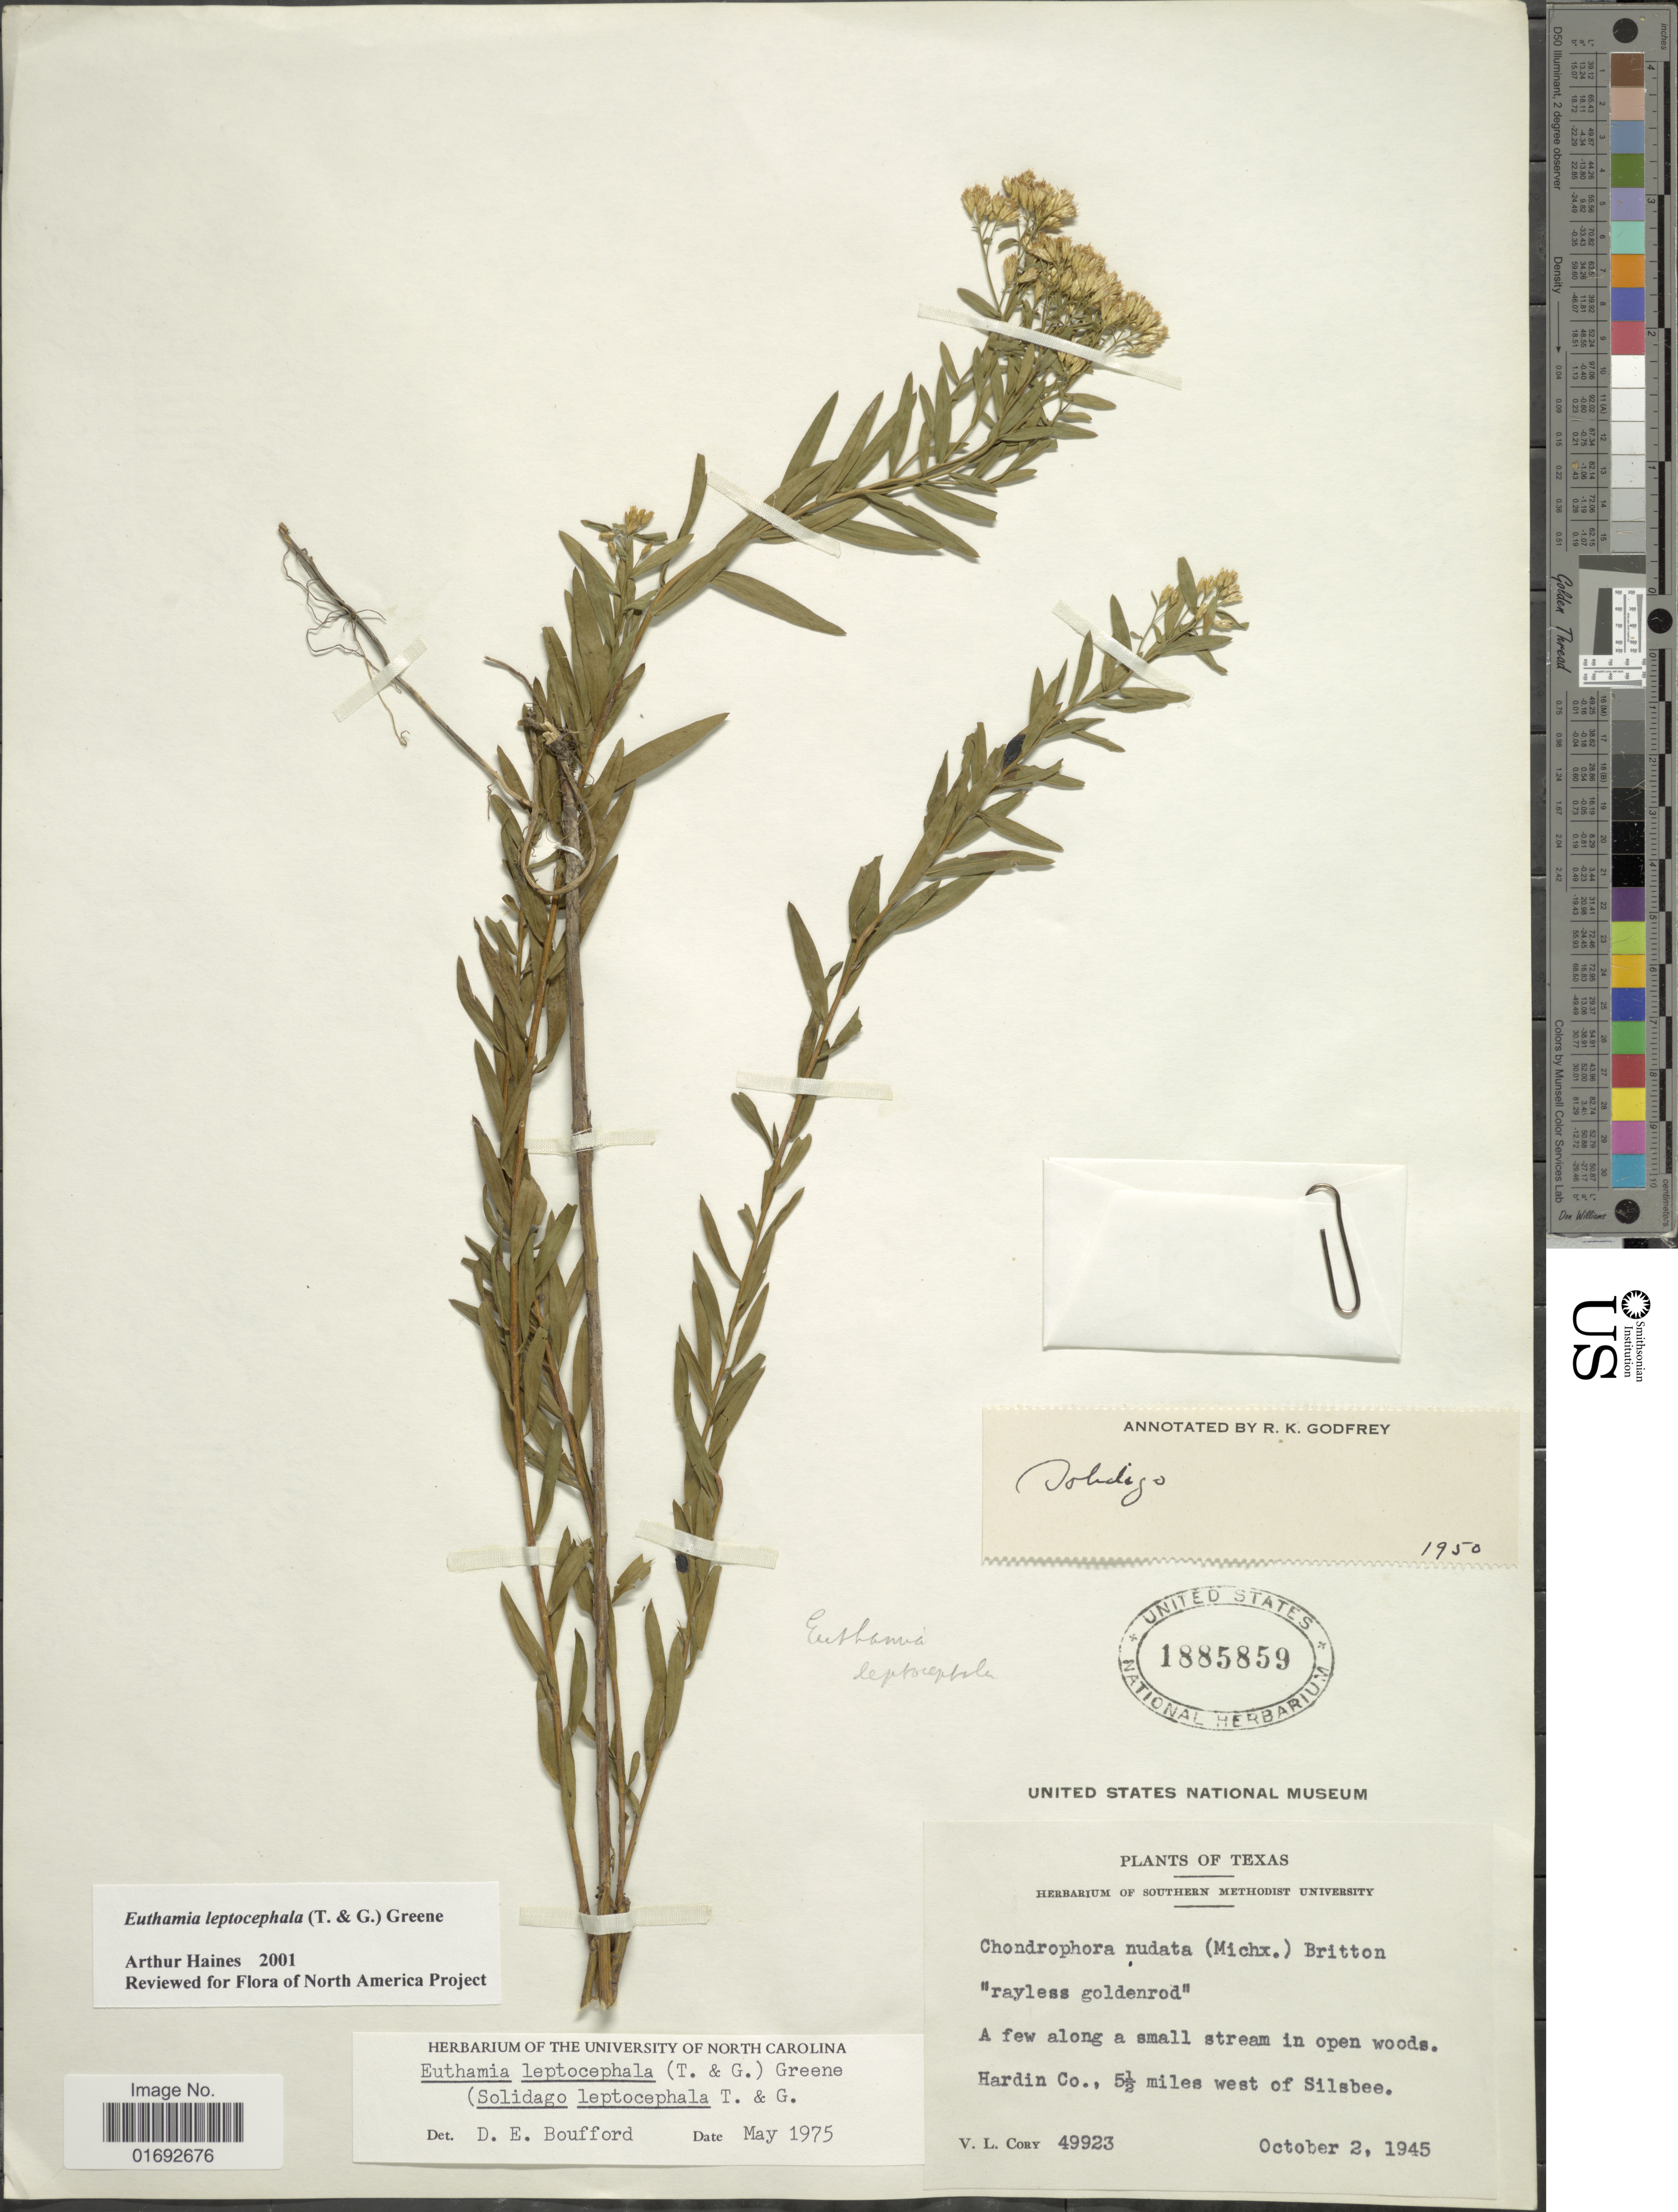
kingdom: Plantae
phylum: Tracheophyta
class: Magnoliopsida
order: Asterales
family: Asteraceae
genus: Euthamia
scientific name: Euthamia leptocephala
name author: (Torr. & A. Gray) Greene ex Porter & Britton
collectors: V. Cory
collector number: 49923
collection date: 1945-10-02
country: United States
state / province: Texas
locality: Hardin Co., 5½ miles west of Silsbee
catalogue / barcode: US 1885859